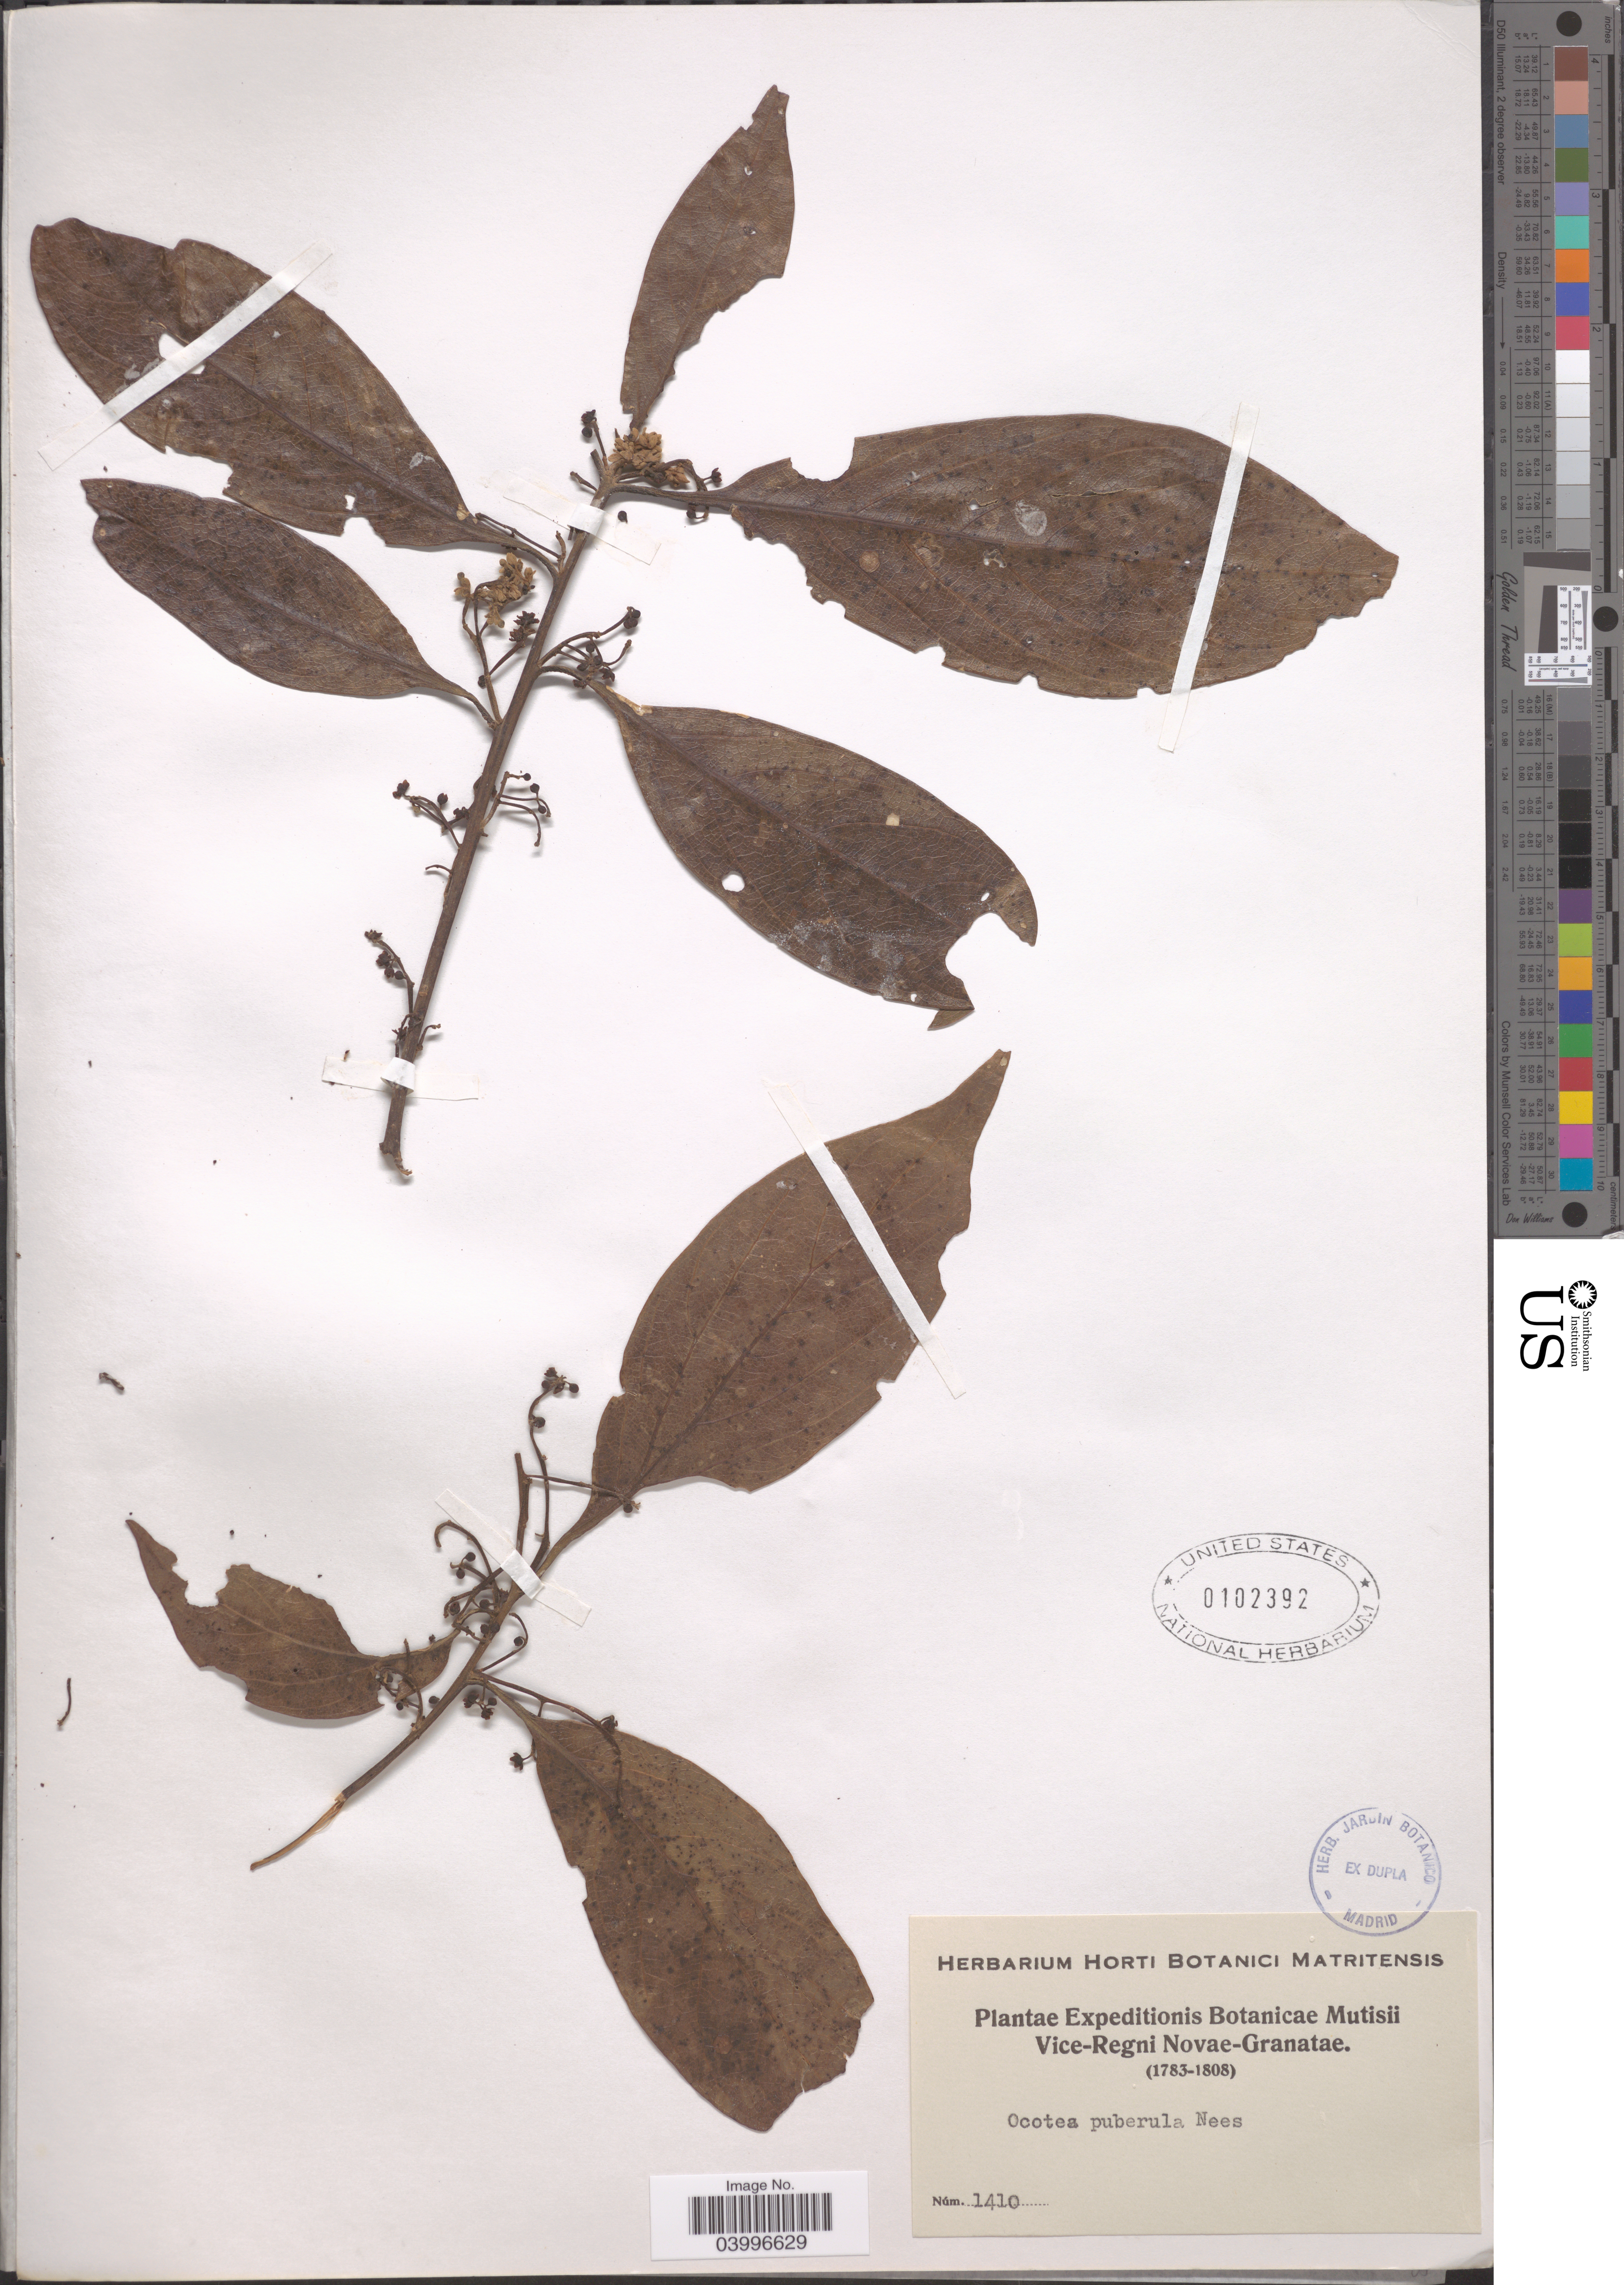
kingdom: Plantae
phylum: Tracheophyta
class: Magnoliopsida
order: Laurales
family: Lauraceae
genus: Ocotea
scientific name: Ocotea macropoda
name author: (Kunth) Mez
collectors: Expeditions Botanicae Mutisii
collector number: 1410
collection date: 1783/1808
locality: Vice-Regni Novae-Granatae.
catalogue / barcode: US 102392